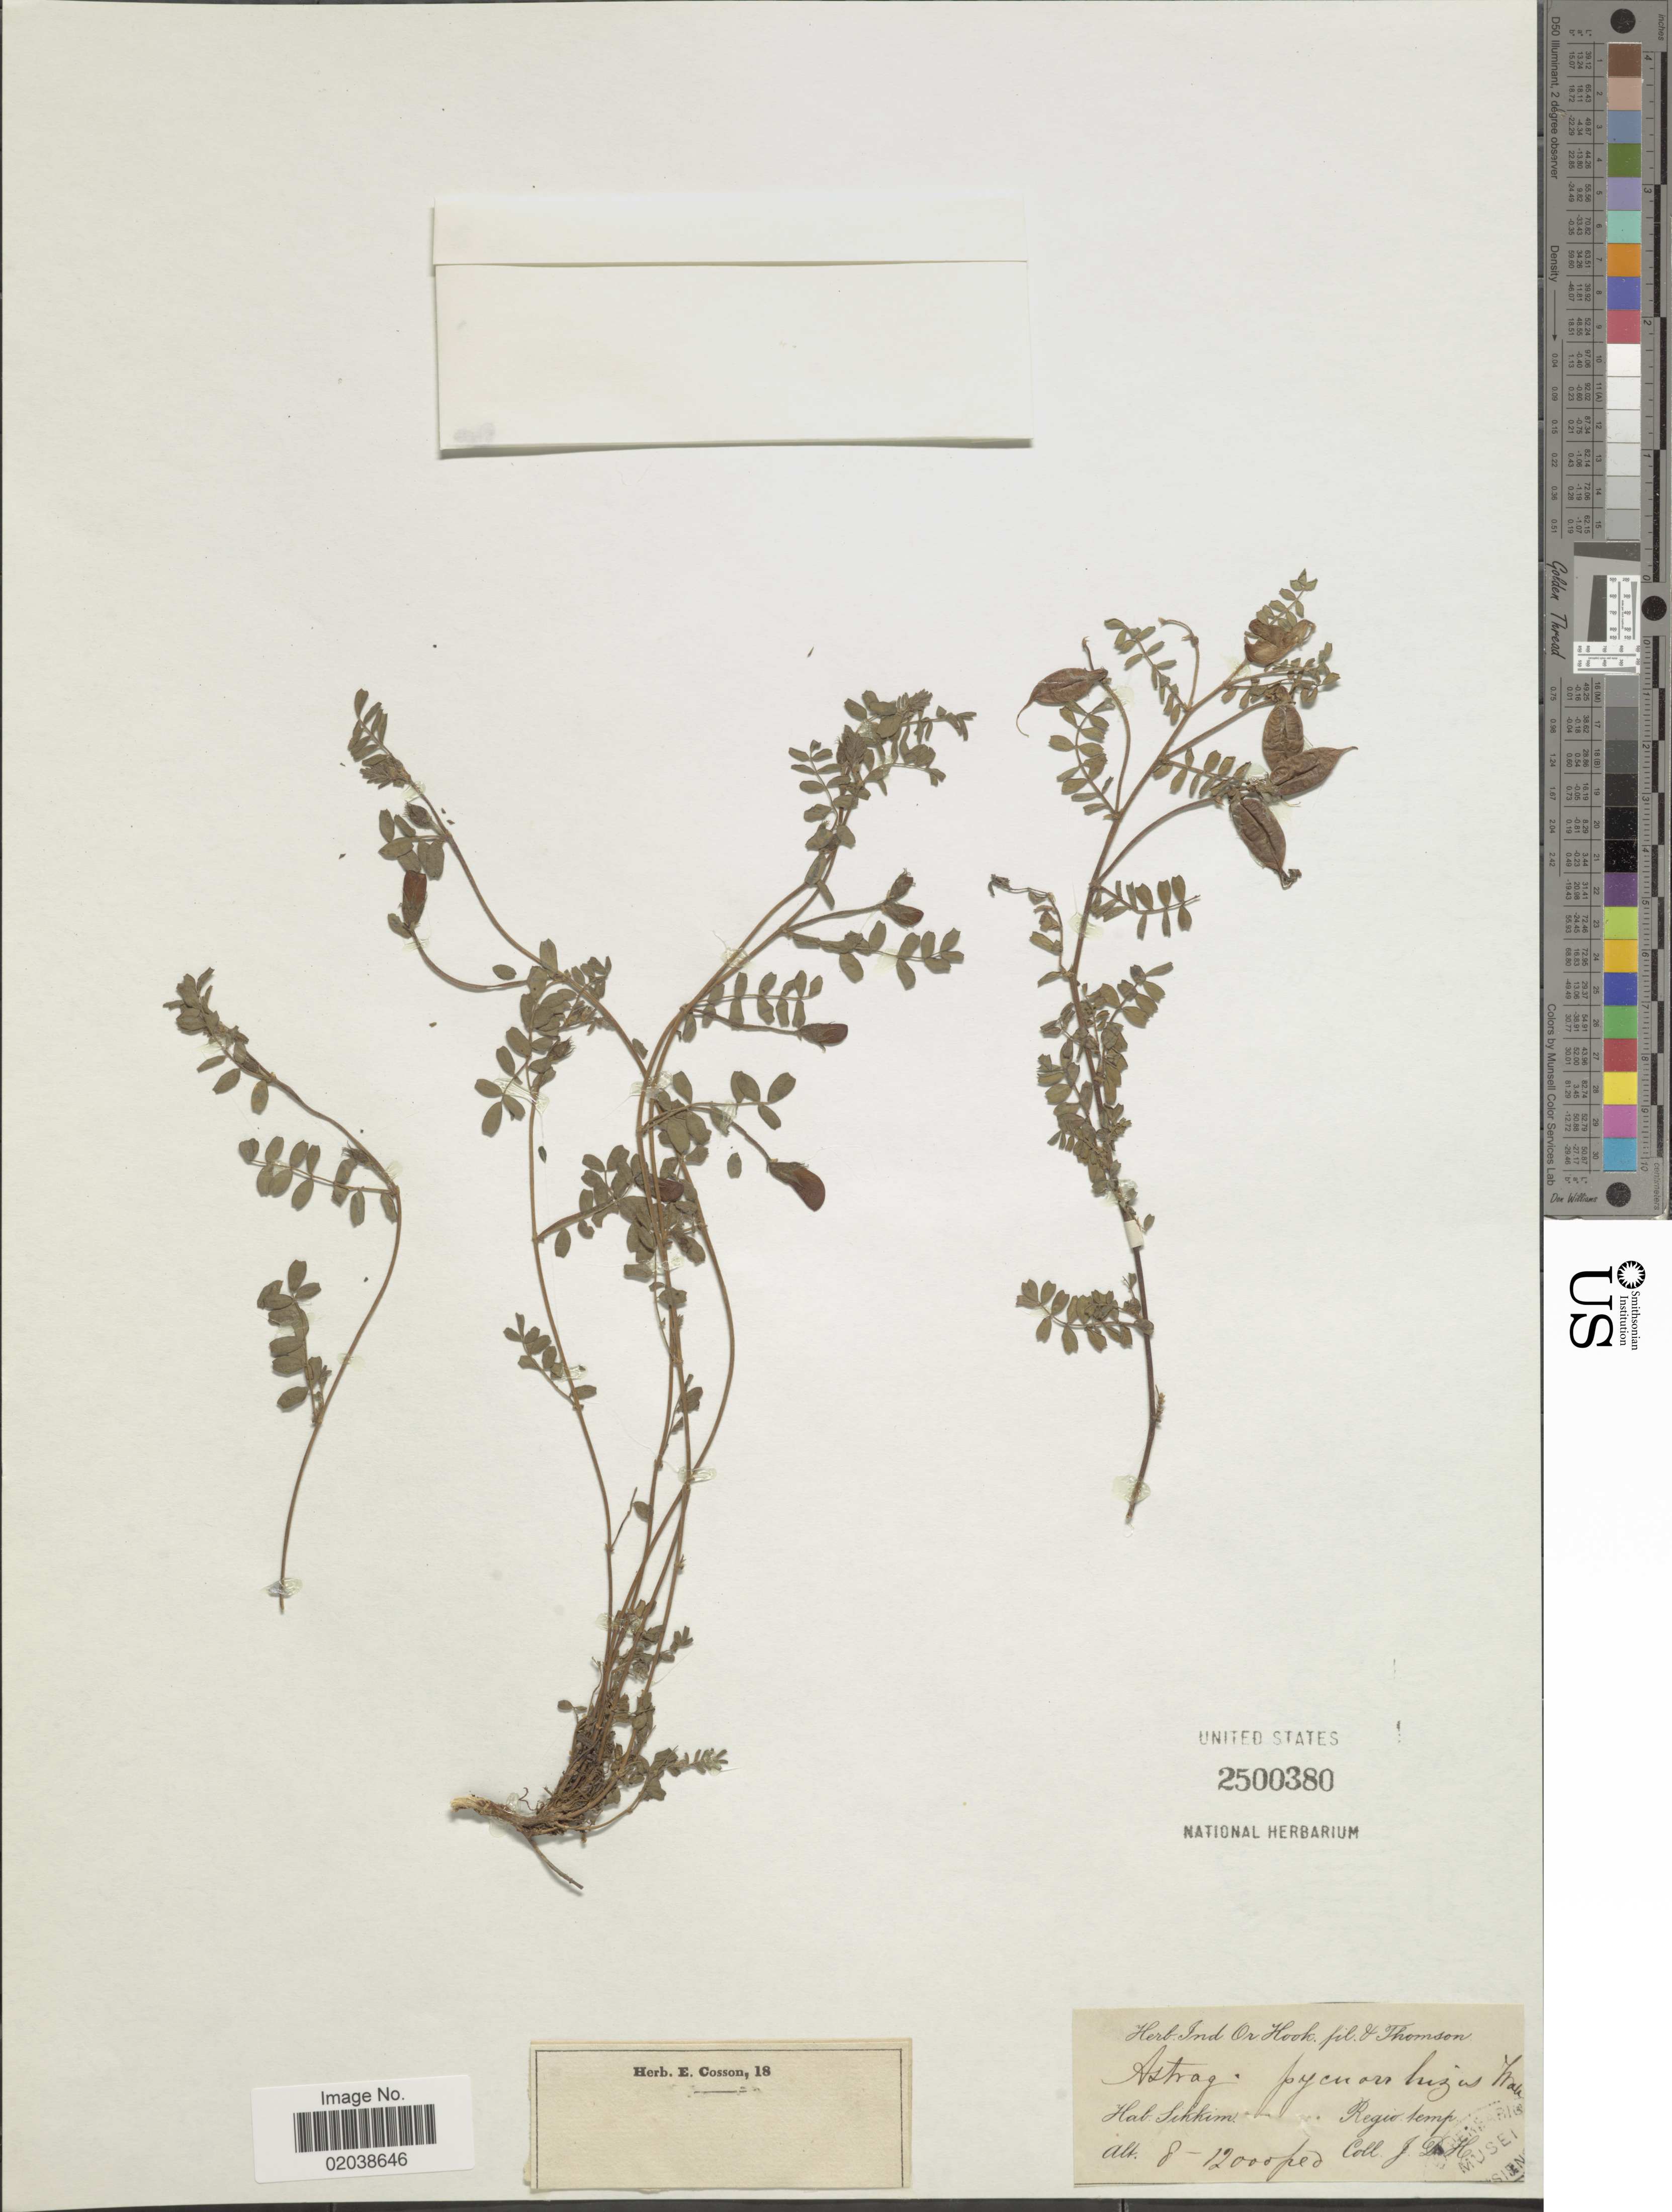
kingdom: Plantae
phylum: Tracheophyta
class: Magnoliopsida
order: Fabales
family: Fabaceae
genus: Astragalus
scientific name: Astragalus pycnorhizus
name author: Benth.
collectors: J. D. H.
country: India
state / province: Sikkim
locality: Regio temp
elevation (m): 3048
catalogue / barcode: US 2500380